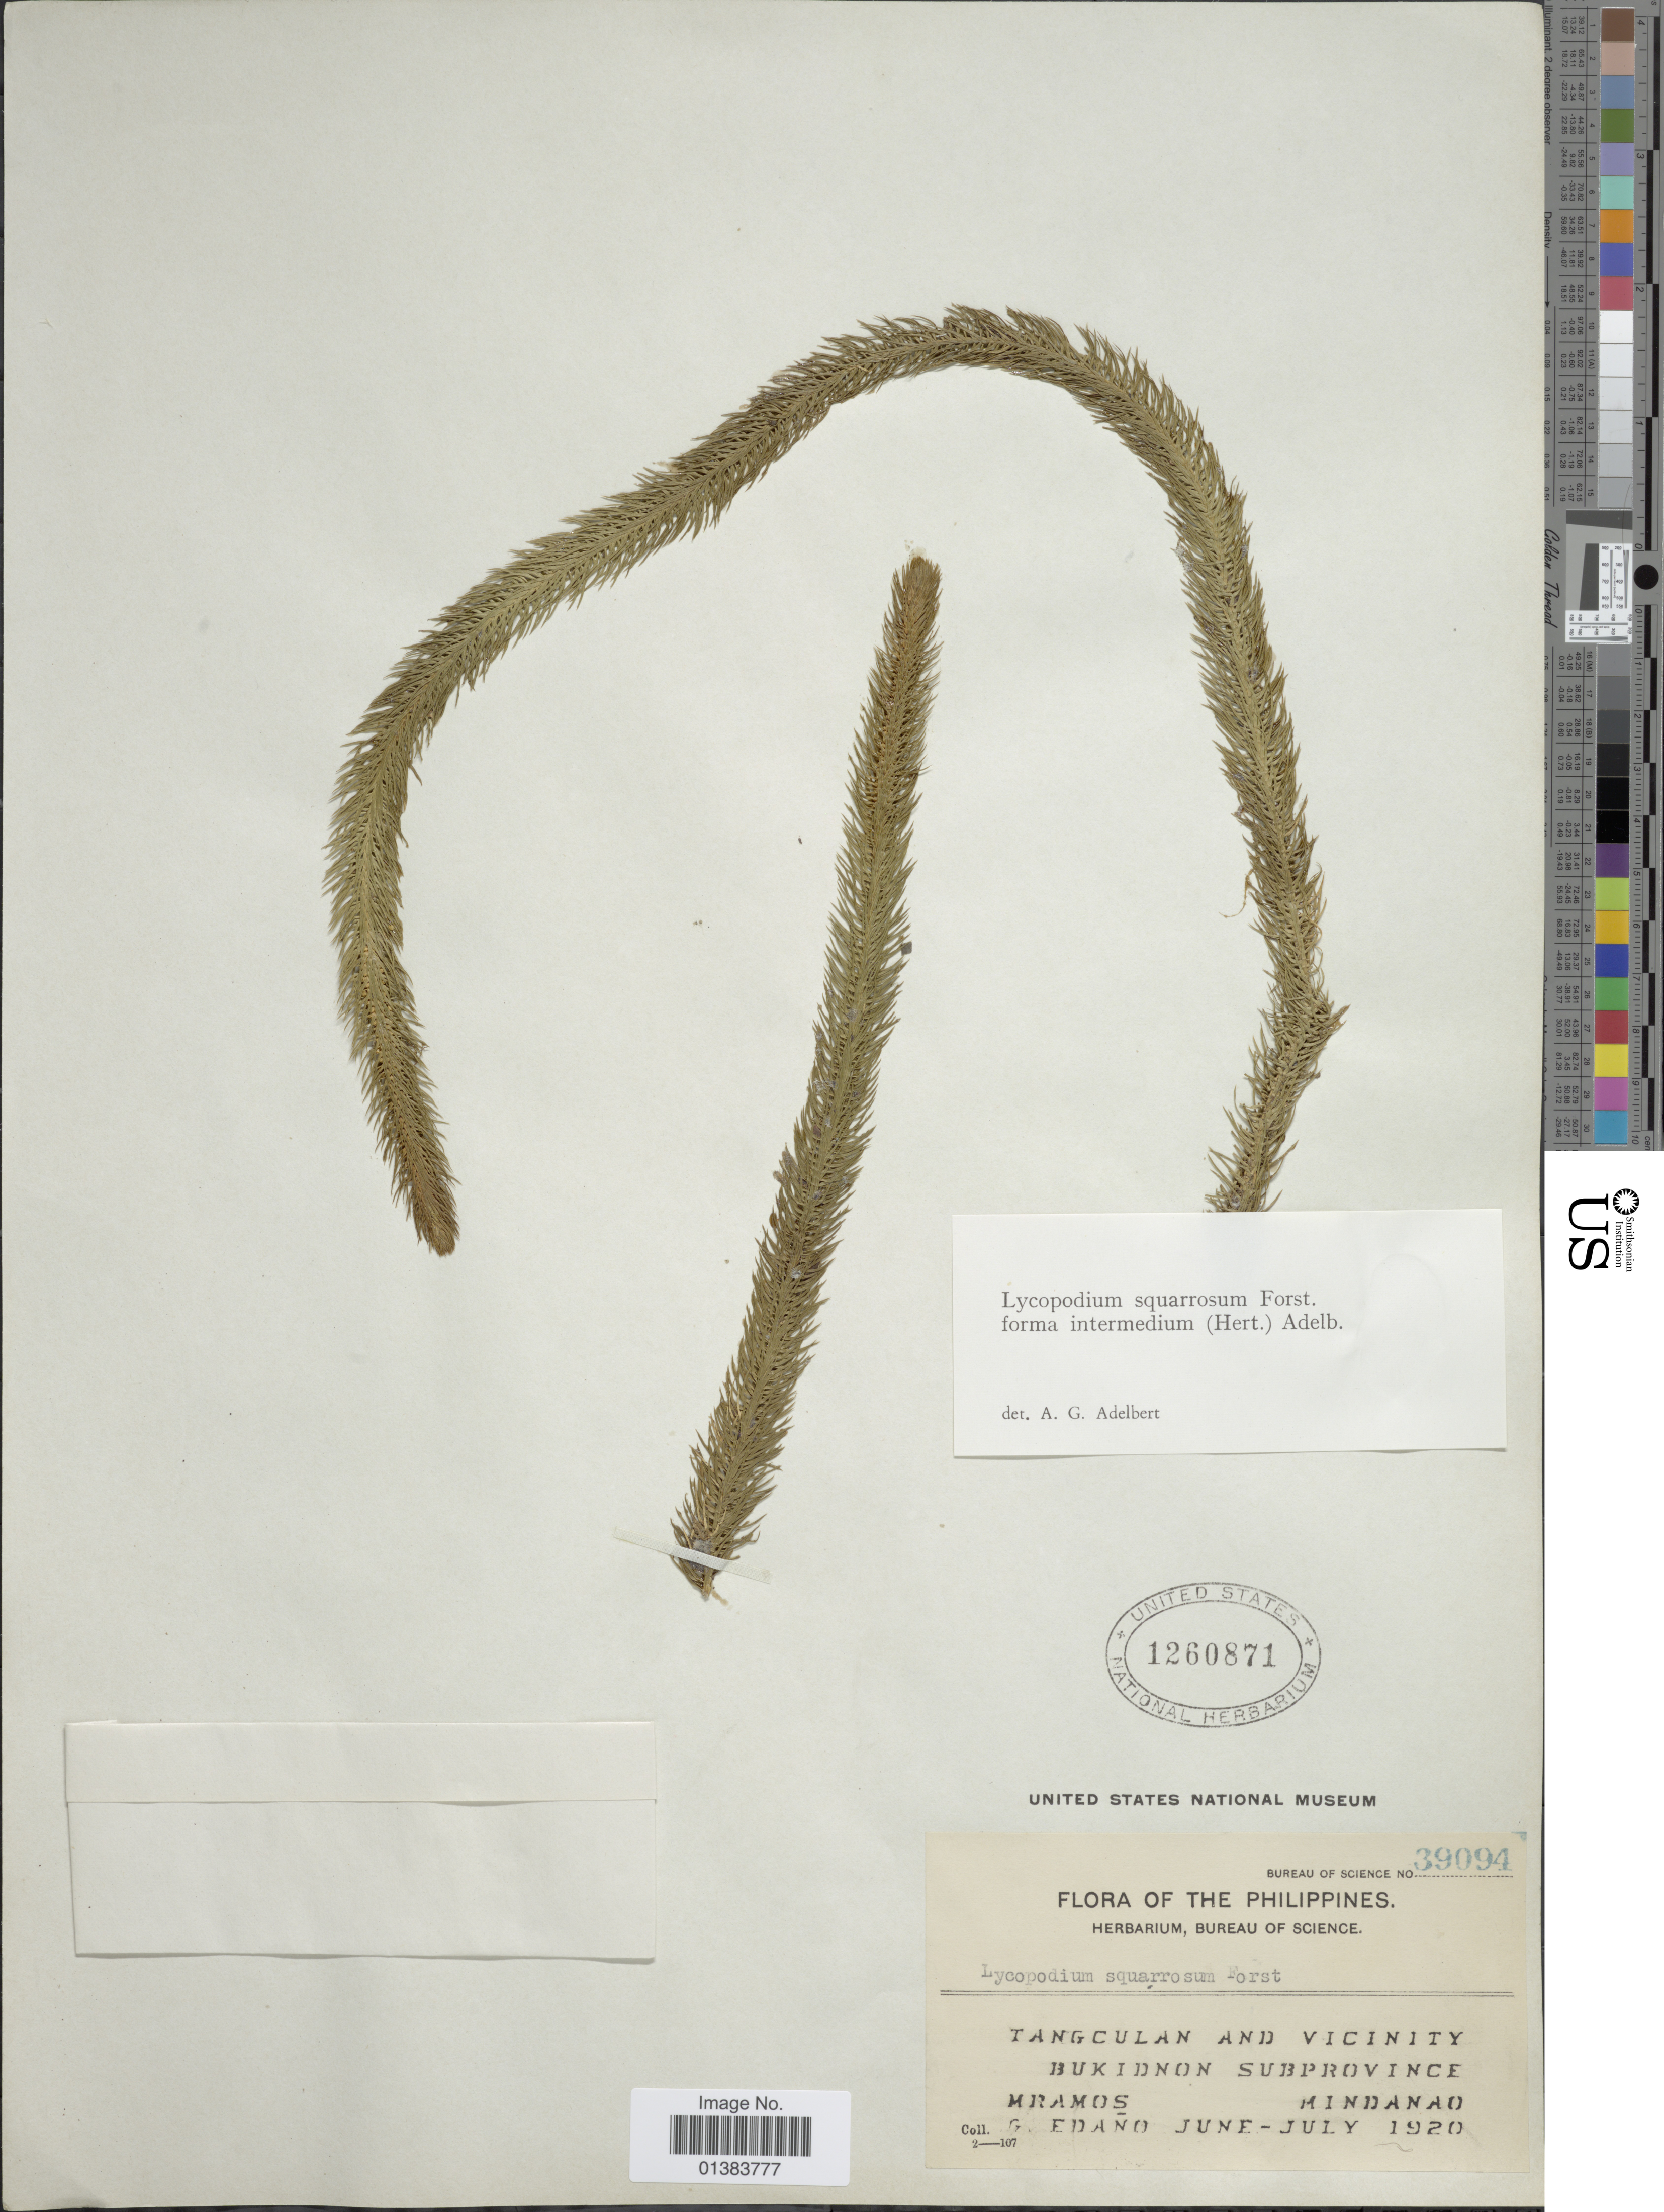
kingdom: Plantae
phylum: Tracheophyta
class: Lycopodiopsida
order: Lycopodiales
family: Lycopodiaceae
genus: Phlegmariurus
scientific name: Phlegmariurus squarrosus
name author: (G. Forst.) Á. Löve & D. Löve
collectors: M. Ramos & G. Edaño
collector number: Bureau of Science 39094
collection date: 1920-06/1920-07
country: Philippines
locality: Tangculan and vicinity Bukidnon Subprovince, Mindanao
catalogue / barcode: US 1260871